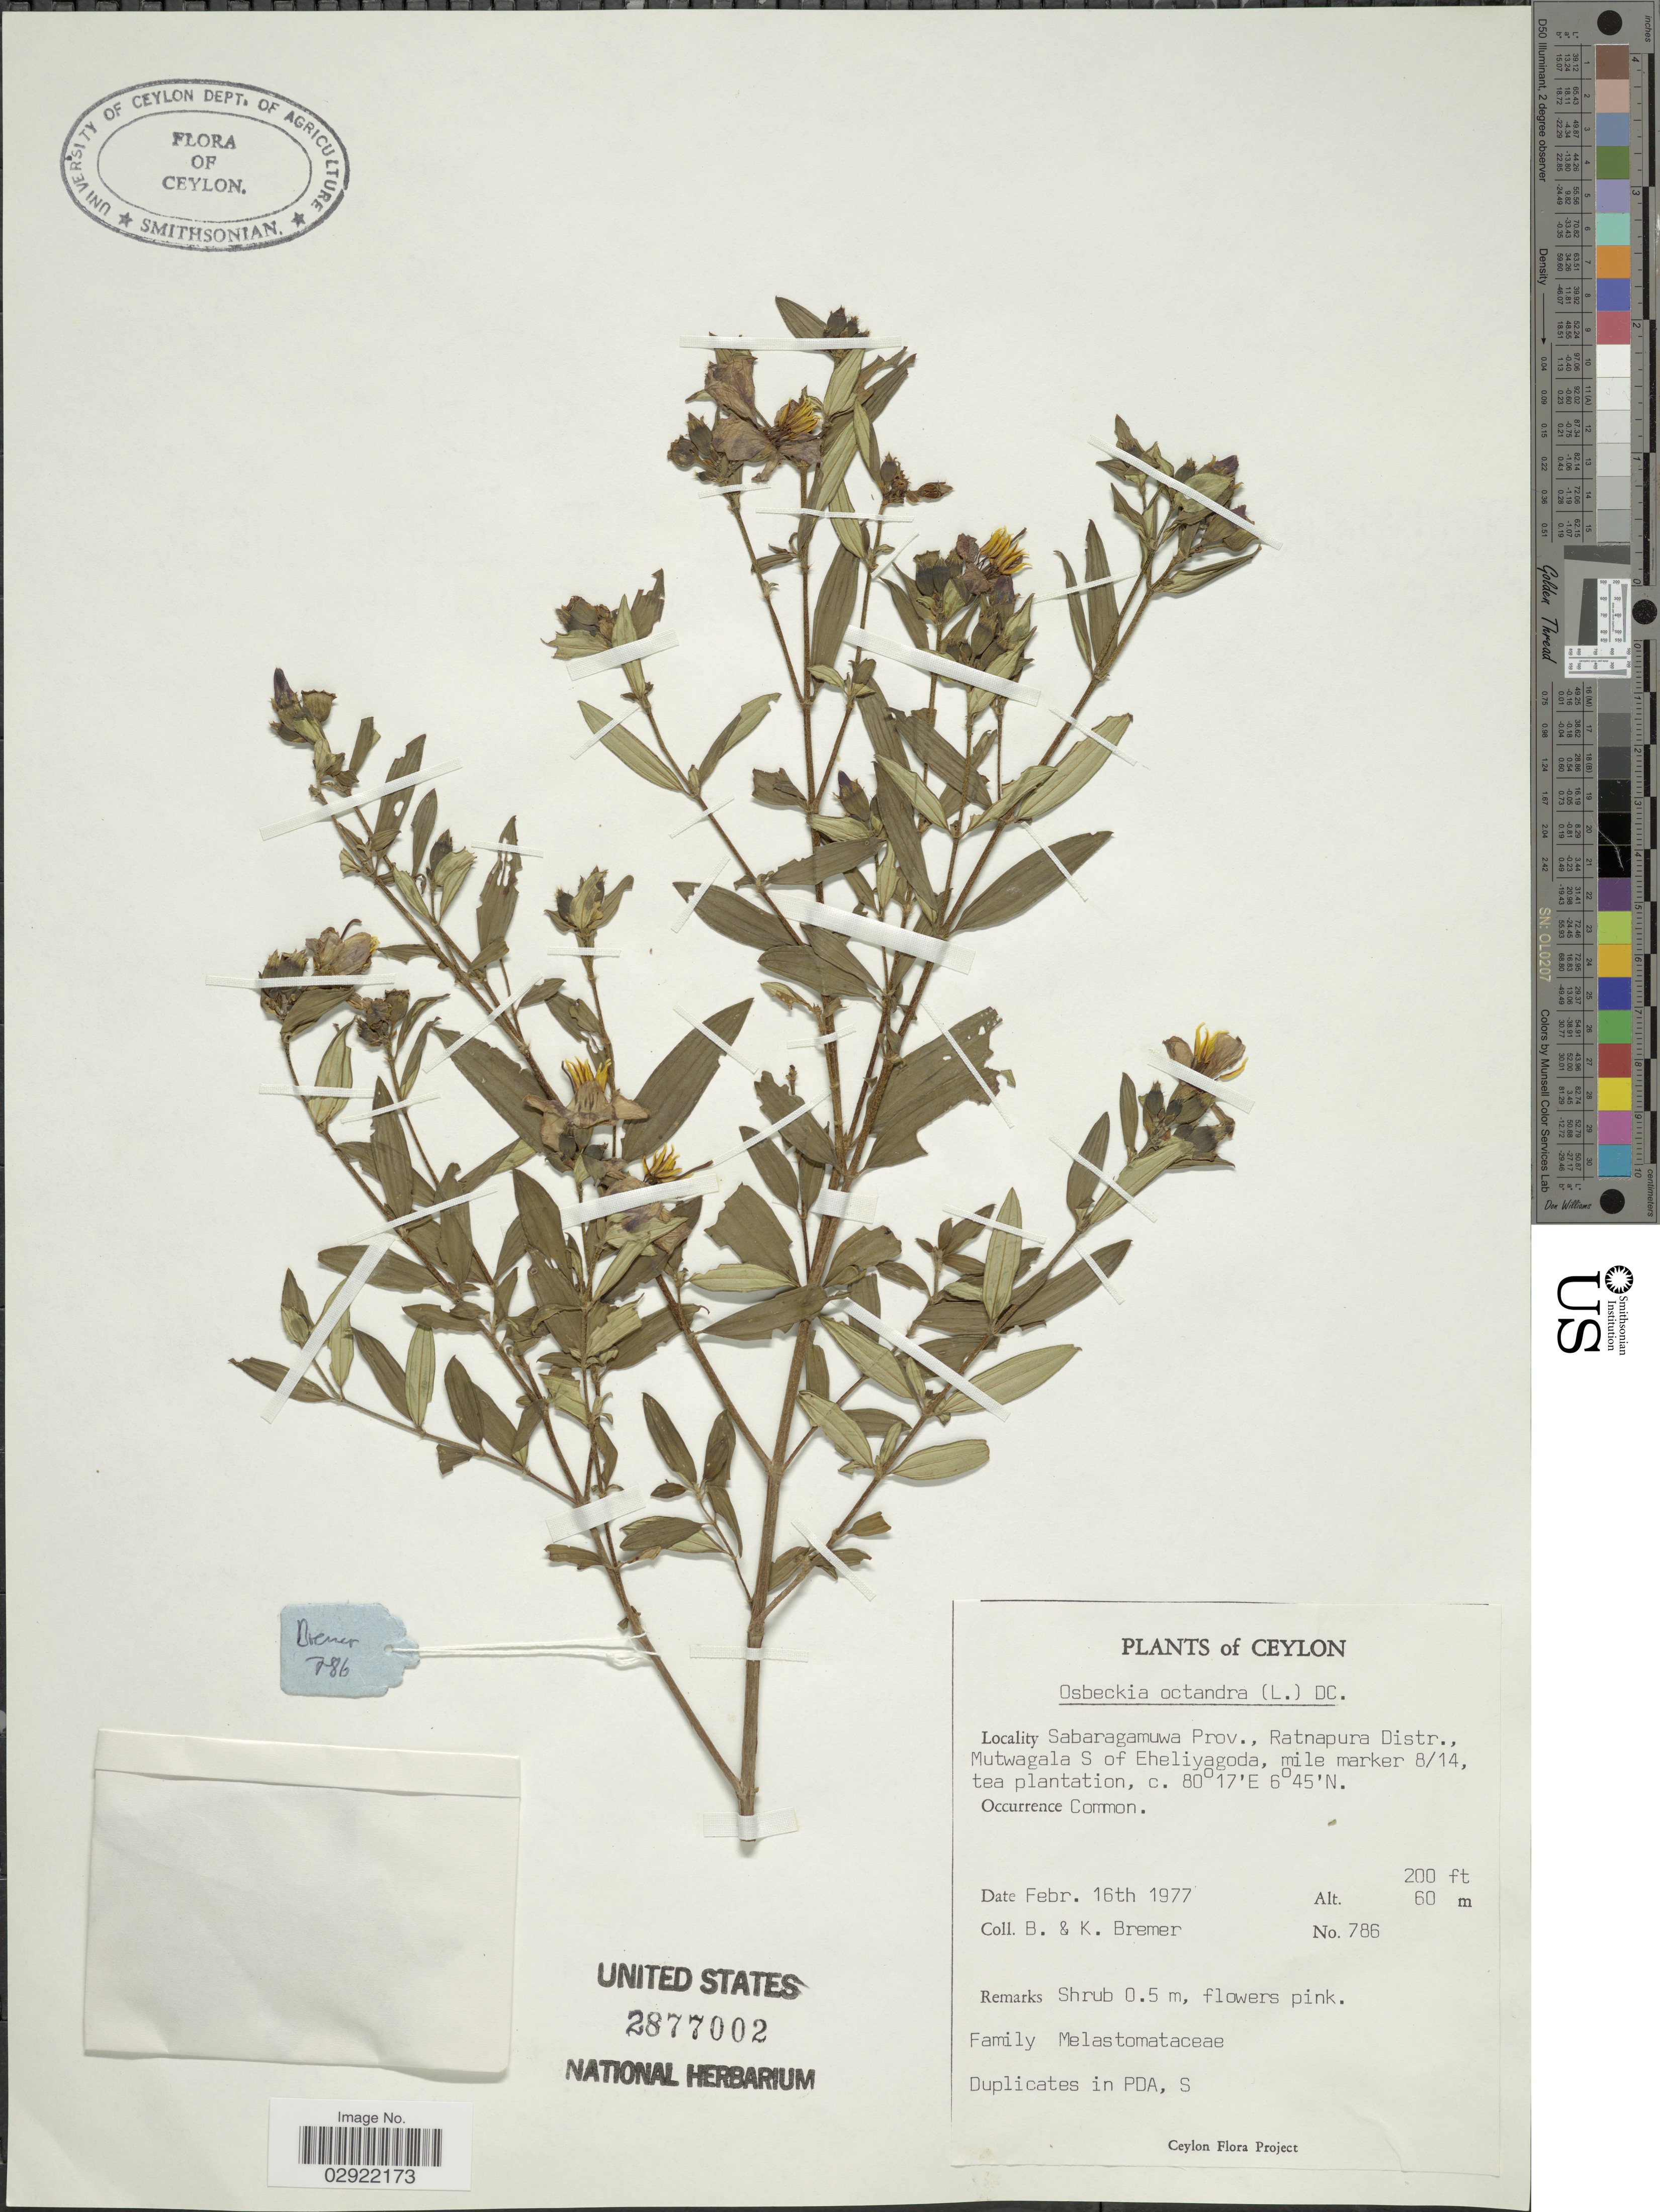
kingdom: Plantae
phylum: Tracheophyta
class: Magnoliopsida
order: Myrtales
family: Melastomataceae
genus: Osbeckia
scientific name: Osbeckia octandra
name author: DC.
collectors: B. Bremer & K. Bremer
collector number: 786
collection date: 1977-02-16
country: Sri Lanka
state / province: Sabaragamuwa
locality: Ceylon. Ratnapura Distr., Mutwagala S of Eheliyagoda, mile marker 8/14.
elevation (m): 61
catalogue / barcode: US 2877002